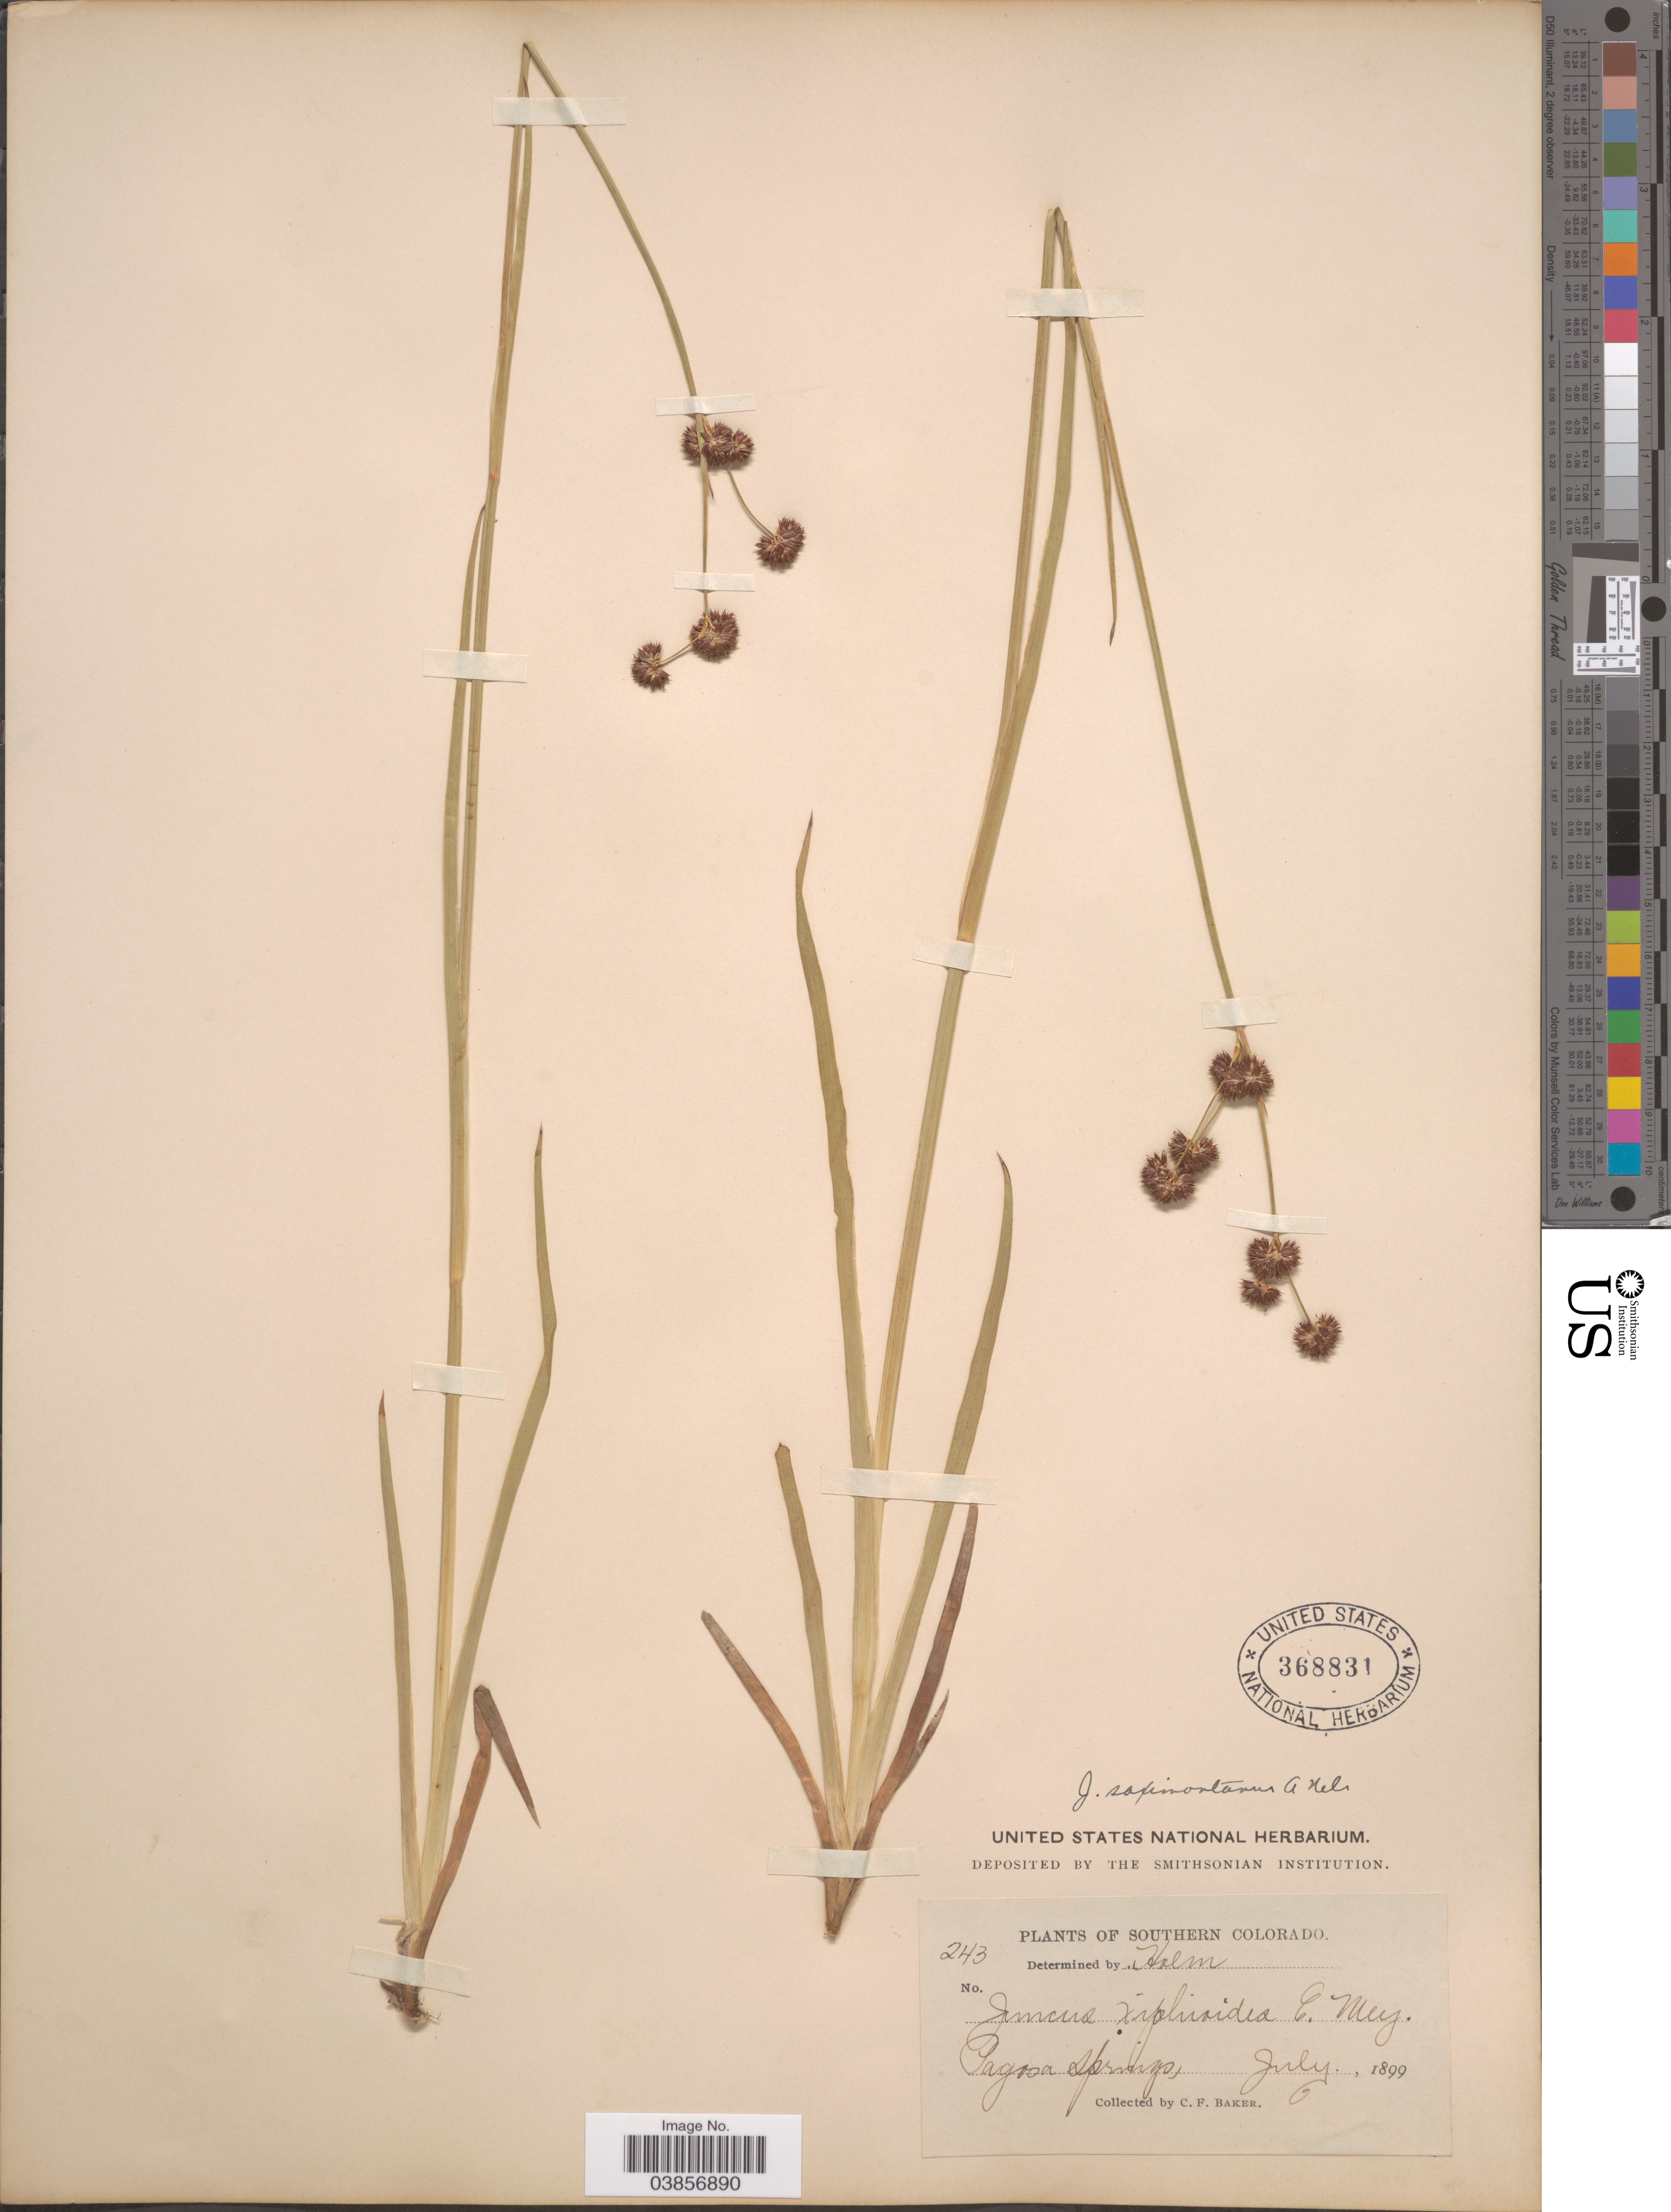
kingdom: Plantae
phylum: Tracheophyta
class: Liliopsida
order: Poales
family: Juncaceae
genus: Juncus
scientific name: Juncus saximontanus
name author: A. Nelson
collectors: C. F. Baker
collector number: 243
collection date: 1899-07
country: United States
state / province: Colorado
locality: Southern Colorado. Pagosa Springs.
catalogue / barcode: US 368831